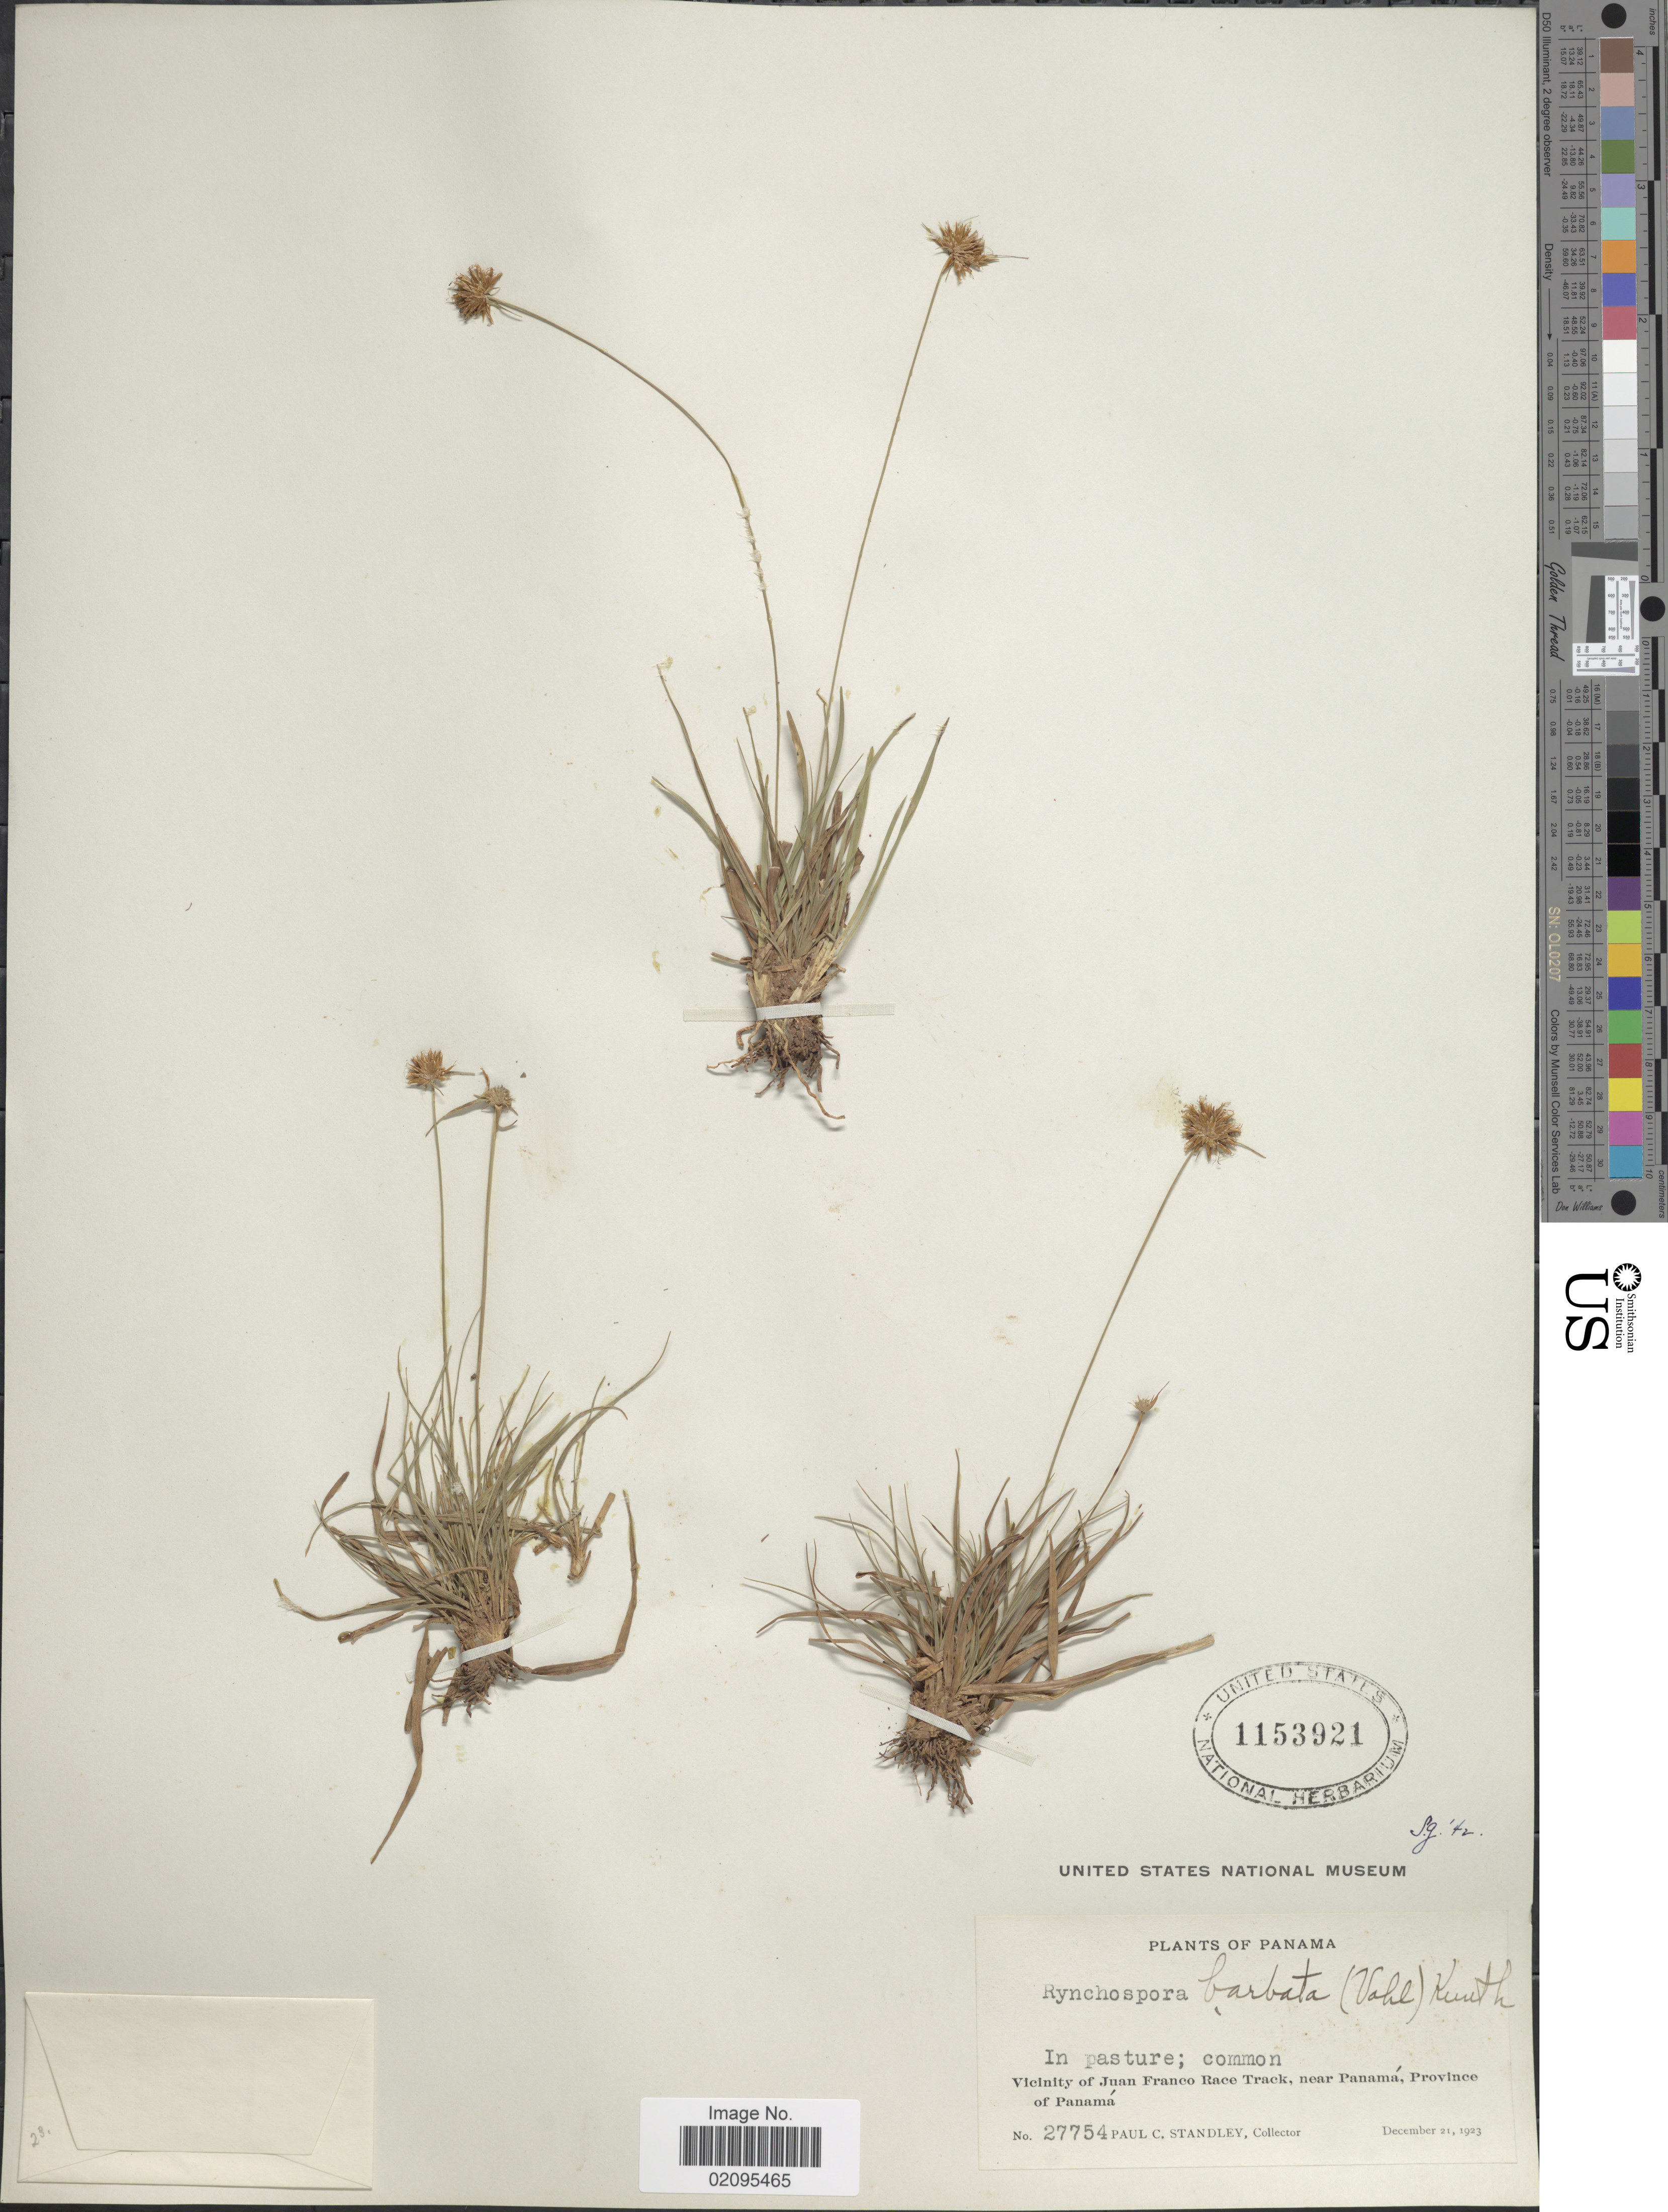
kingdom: Plantae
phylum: Tracheophyta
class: Liliopsida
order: Poales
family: Cyperaceae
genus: Rhynchospora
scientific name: Rhynchospora barbata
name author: (Vahl) Kunth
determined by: Alves, K.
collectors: P. C. Standley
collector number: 27754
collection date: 1923-12-21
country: Panama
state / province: Panamá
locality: In pasture, Vicinity of Juan Franco RaceTrack, near Panama.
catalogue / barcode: US 1153921